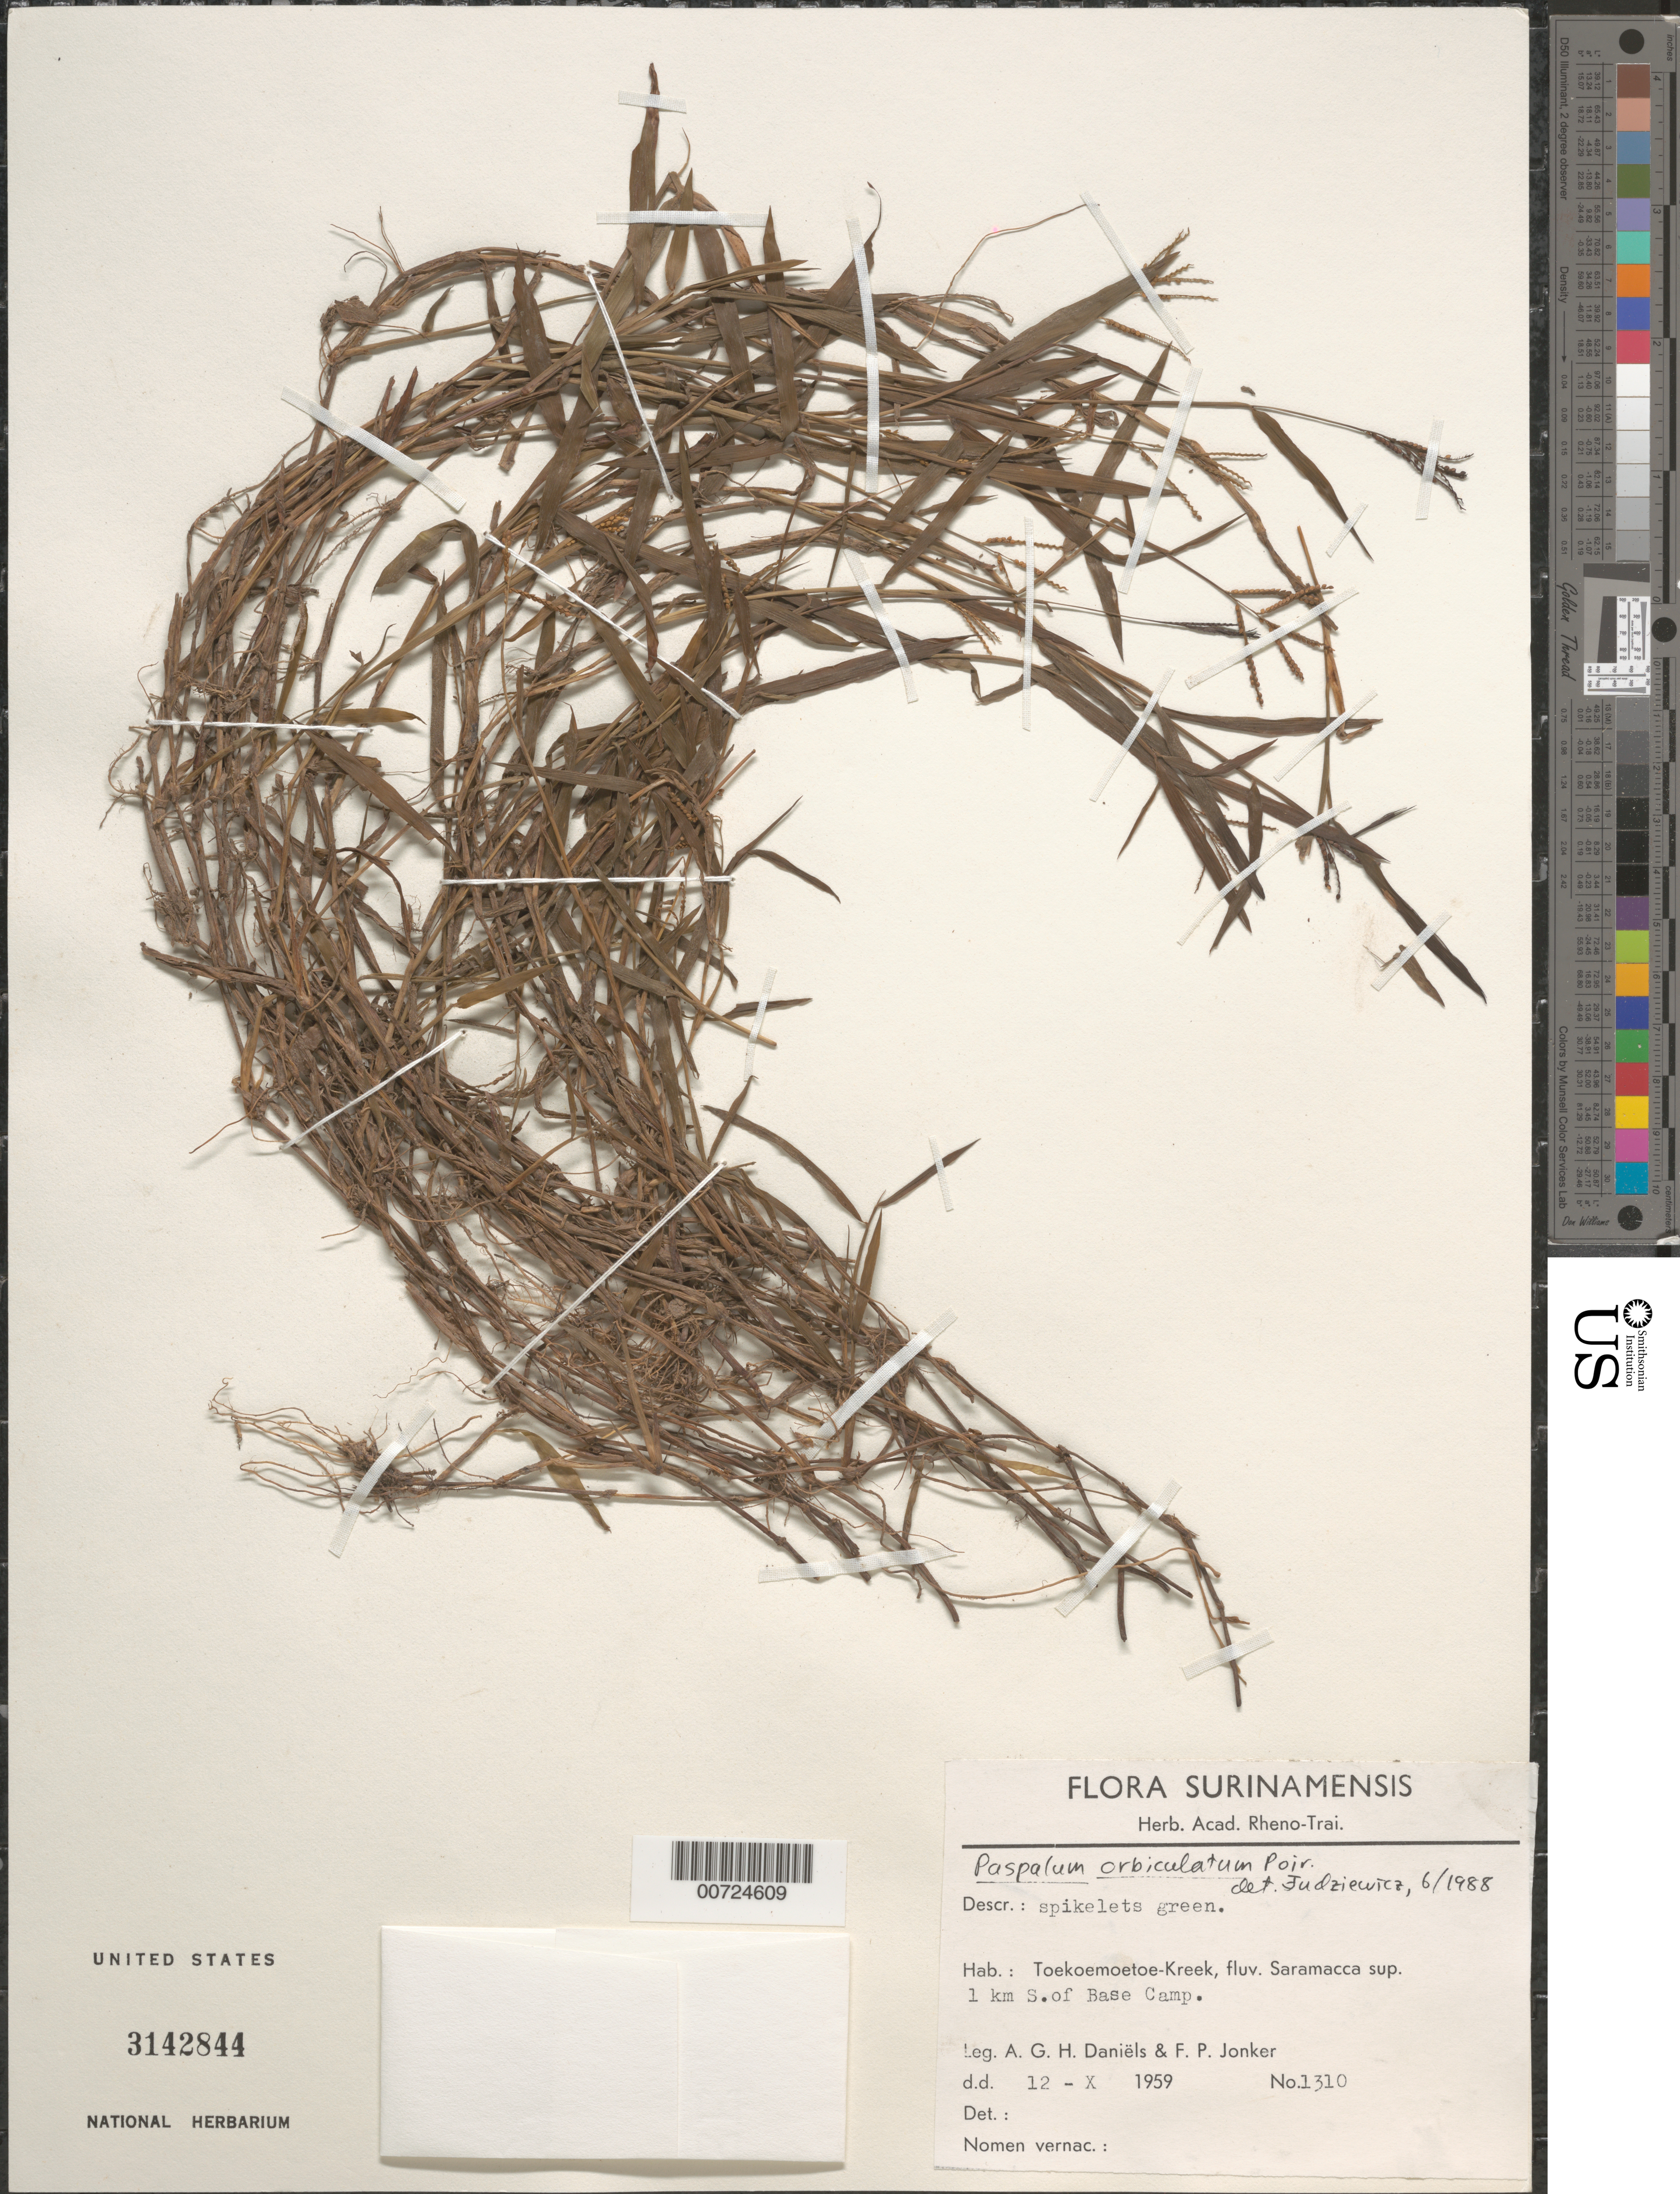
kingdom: Plantae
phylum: Tracheophyta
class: Liliopsida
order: Poales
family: Poaceae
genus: Paspalum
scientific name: Paspalum orbiculatum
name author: Poir.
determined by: Judziewicz, E. J.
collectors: A. Daniëls & F. P. Jonker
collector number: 1310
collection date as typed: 12-Oct-59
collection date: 1959-10-12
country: Suriname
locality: Toekoemoetoe-Kreek, fluv. Saramacca sup. 1 km S of Base Camp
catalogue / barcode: US 3142844